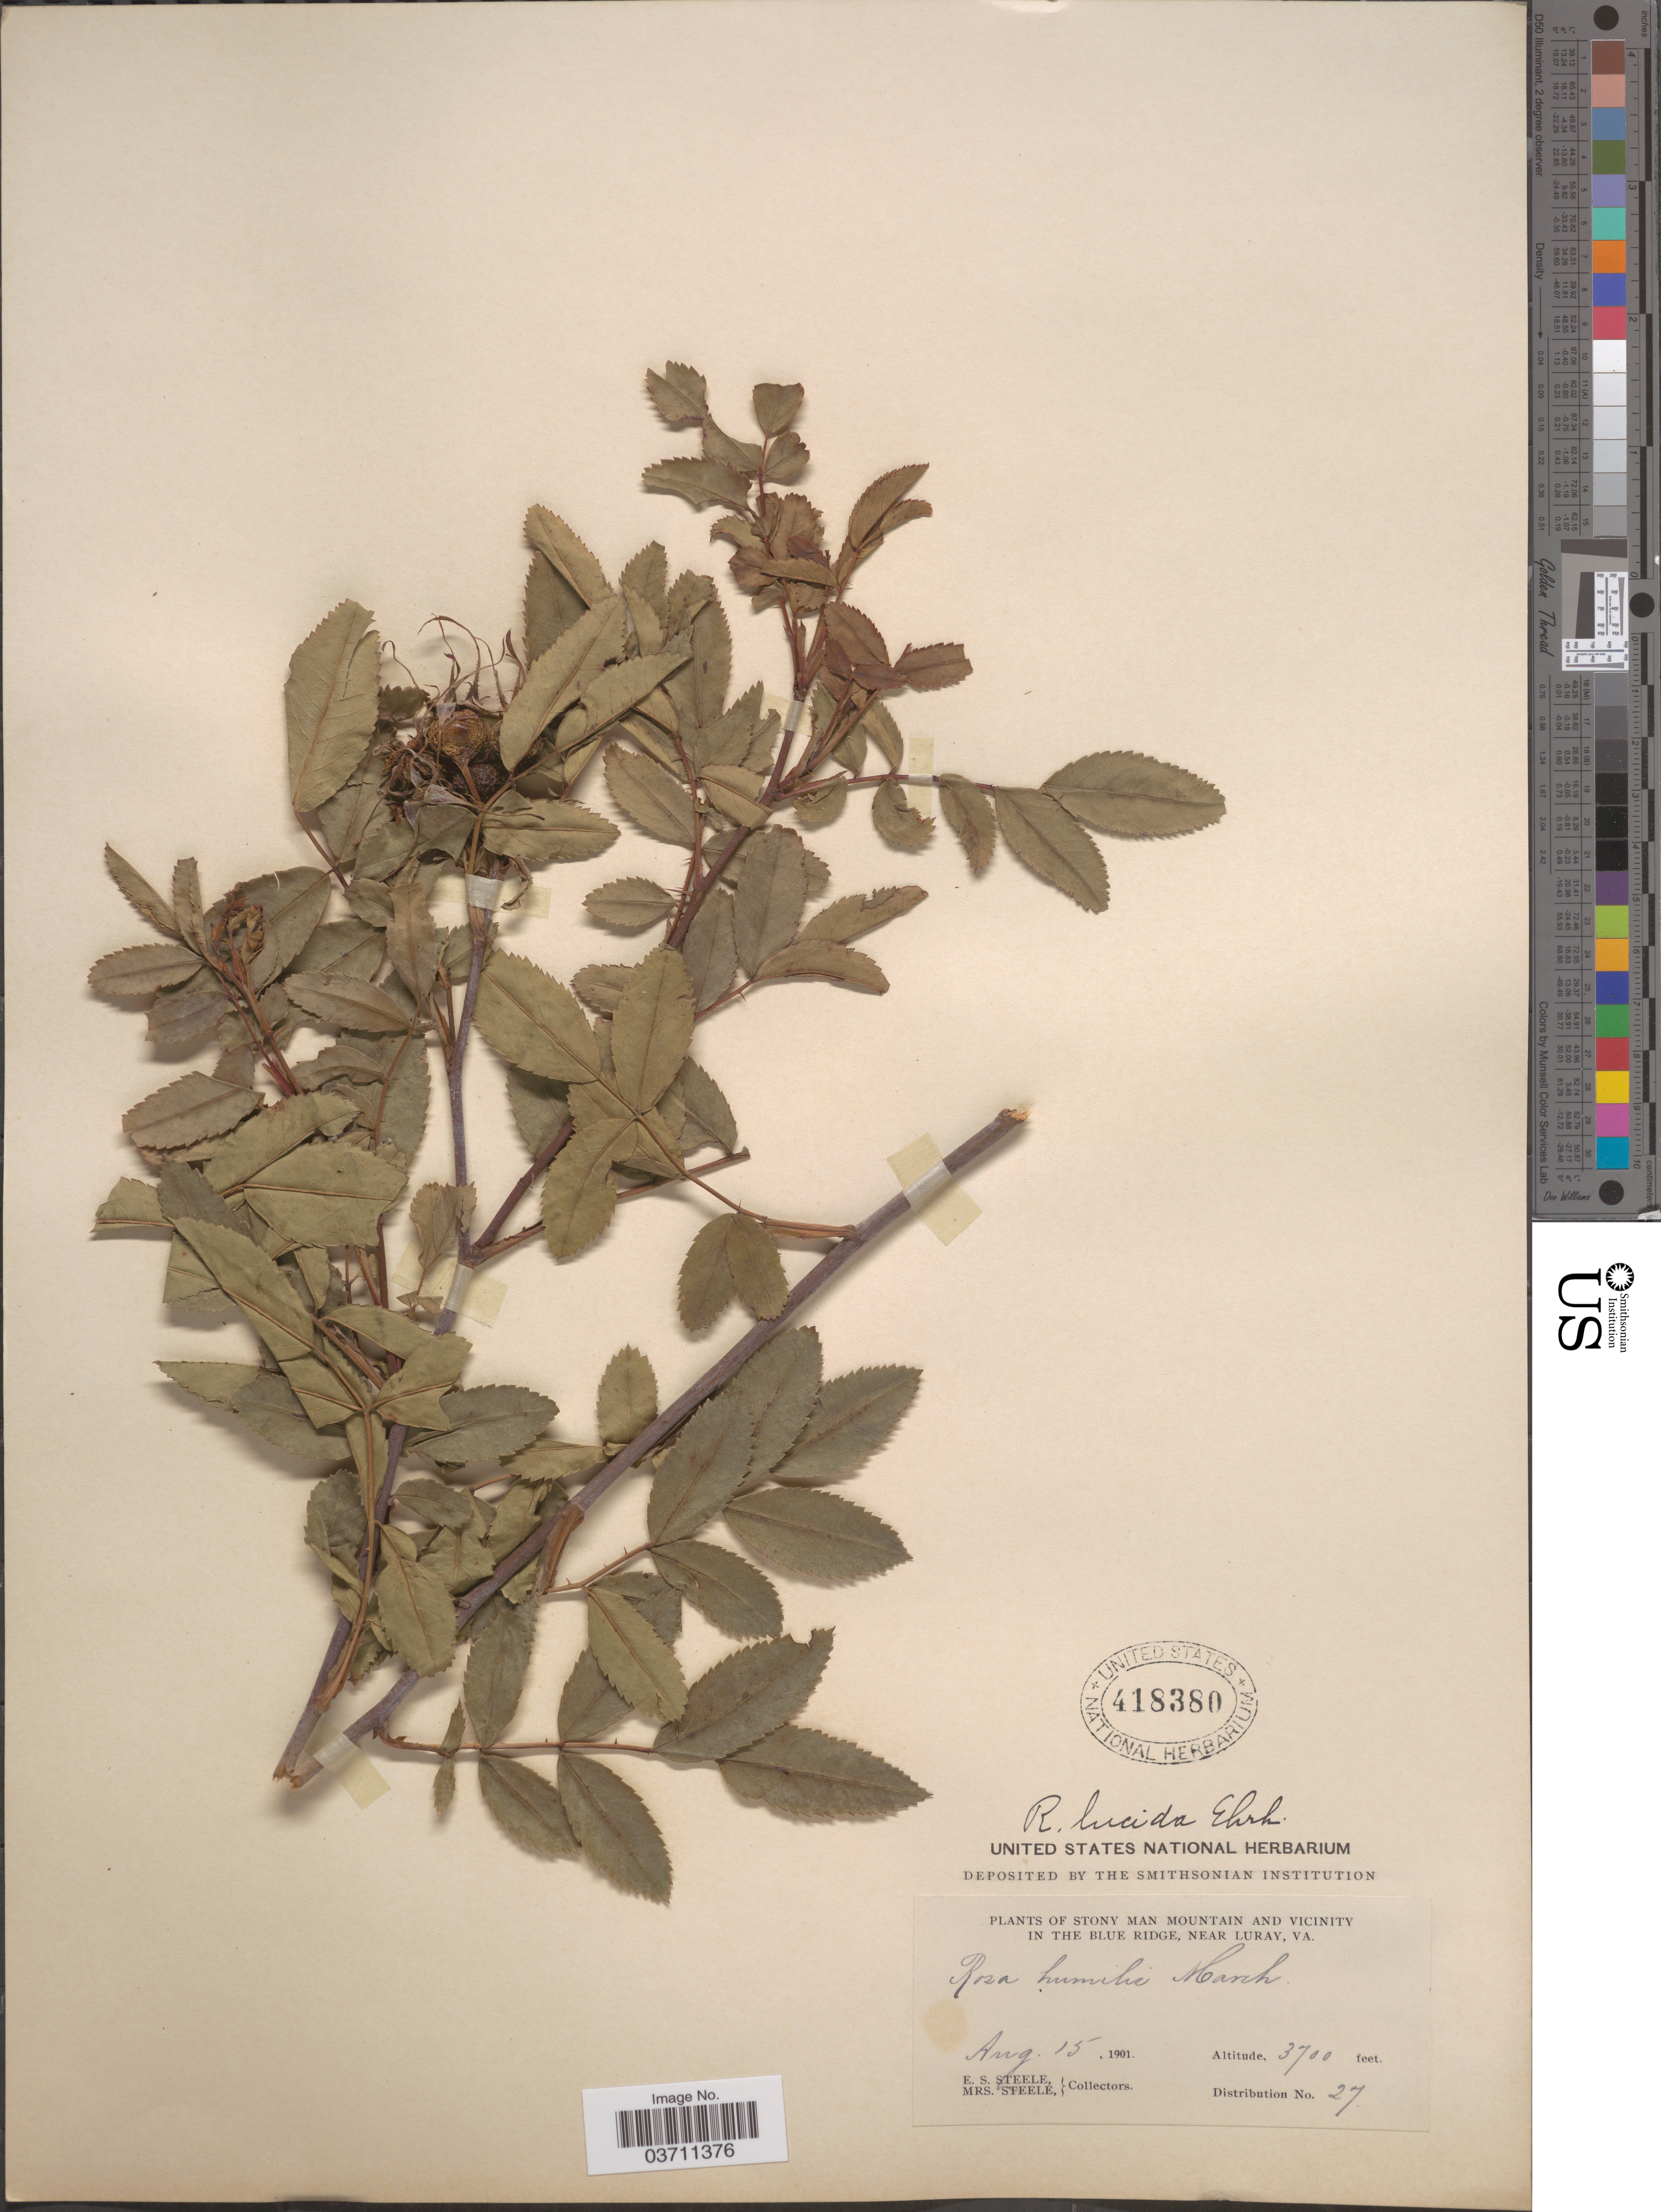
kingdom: Plantae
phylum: Tracheophyta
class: Magnoliopsida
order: Rosales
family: Rosaceae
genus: Rosa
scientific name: Rosa lucida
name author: Meehan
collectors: E. Steele & Mrs. E. S. Steele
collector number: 27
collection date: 1901-08-15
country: United States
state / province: Virginia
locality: Stony Man Mountain and Vicinity in the Blue Ridge, near Luray.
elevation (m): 1128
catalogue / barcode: US 418380